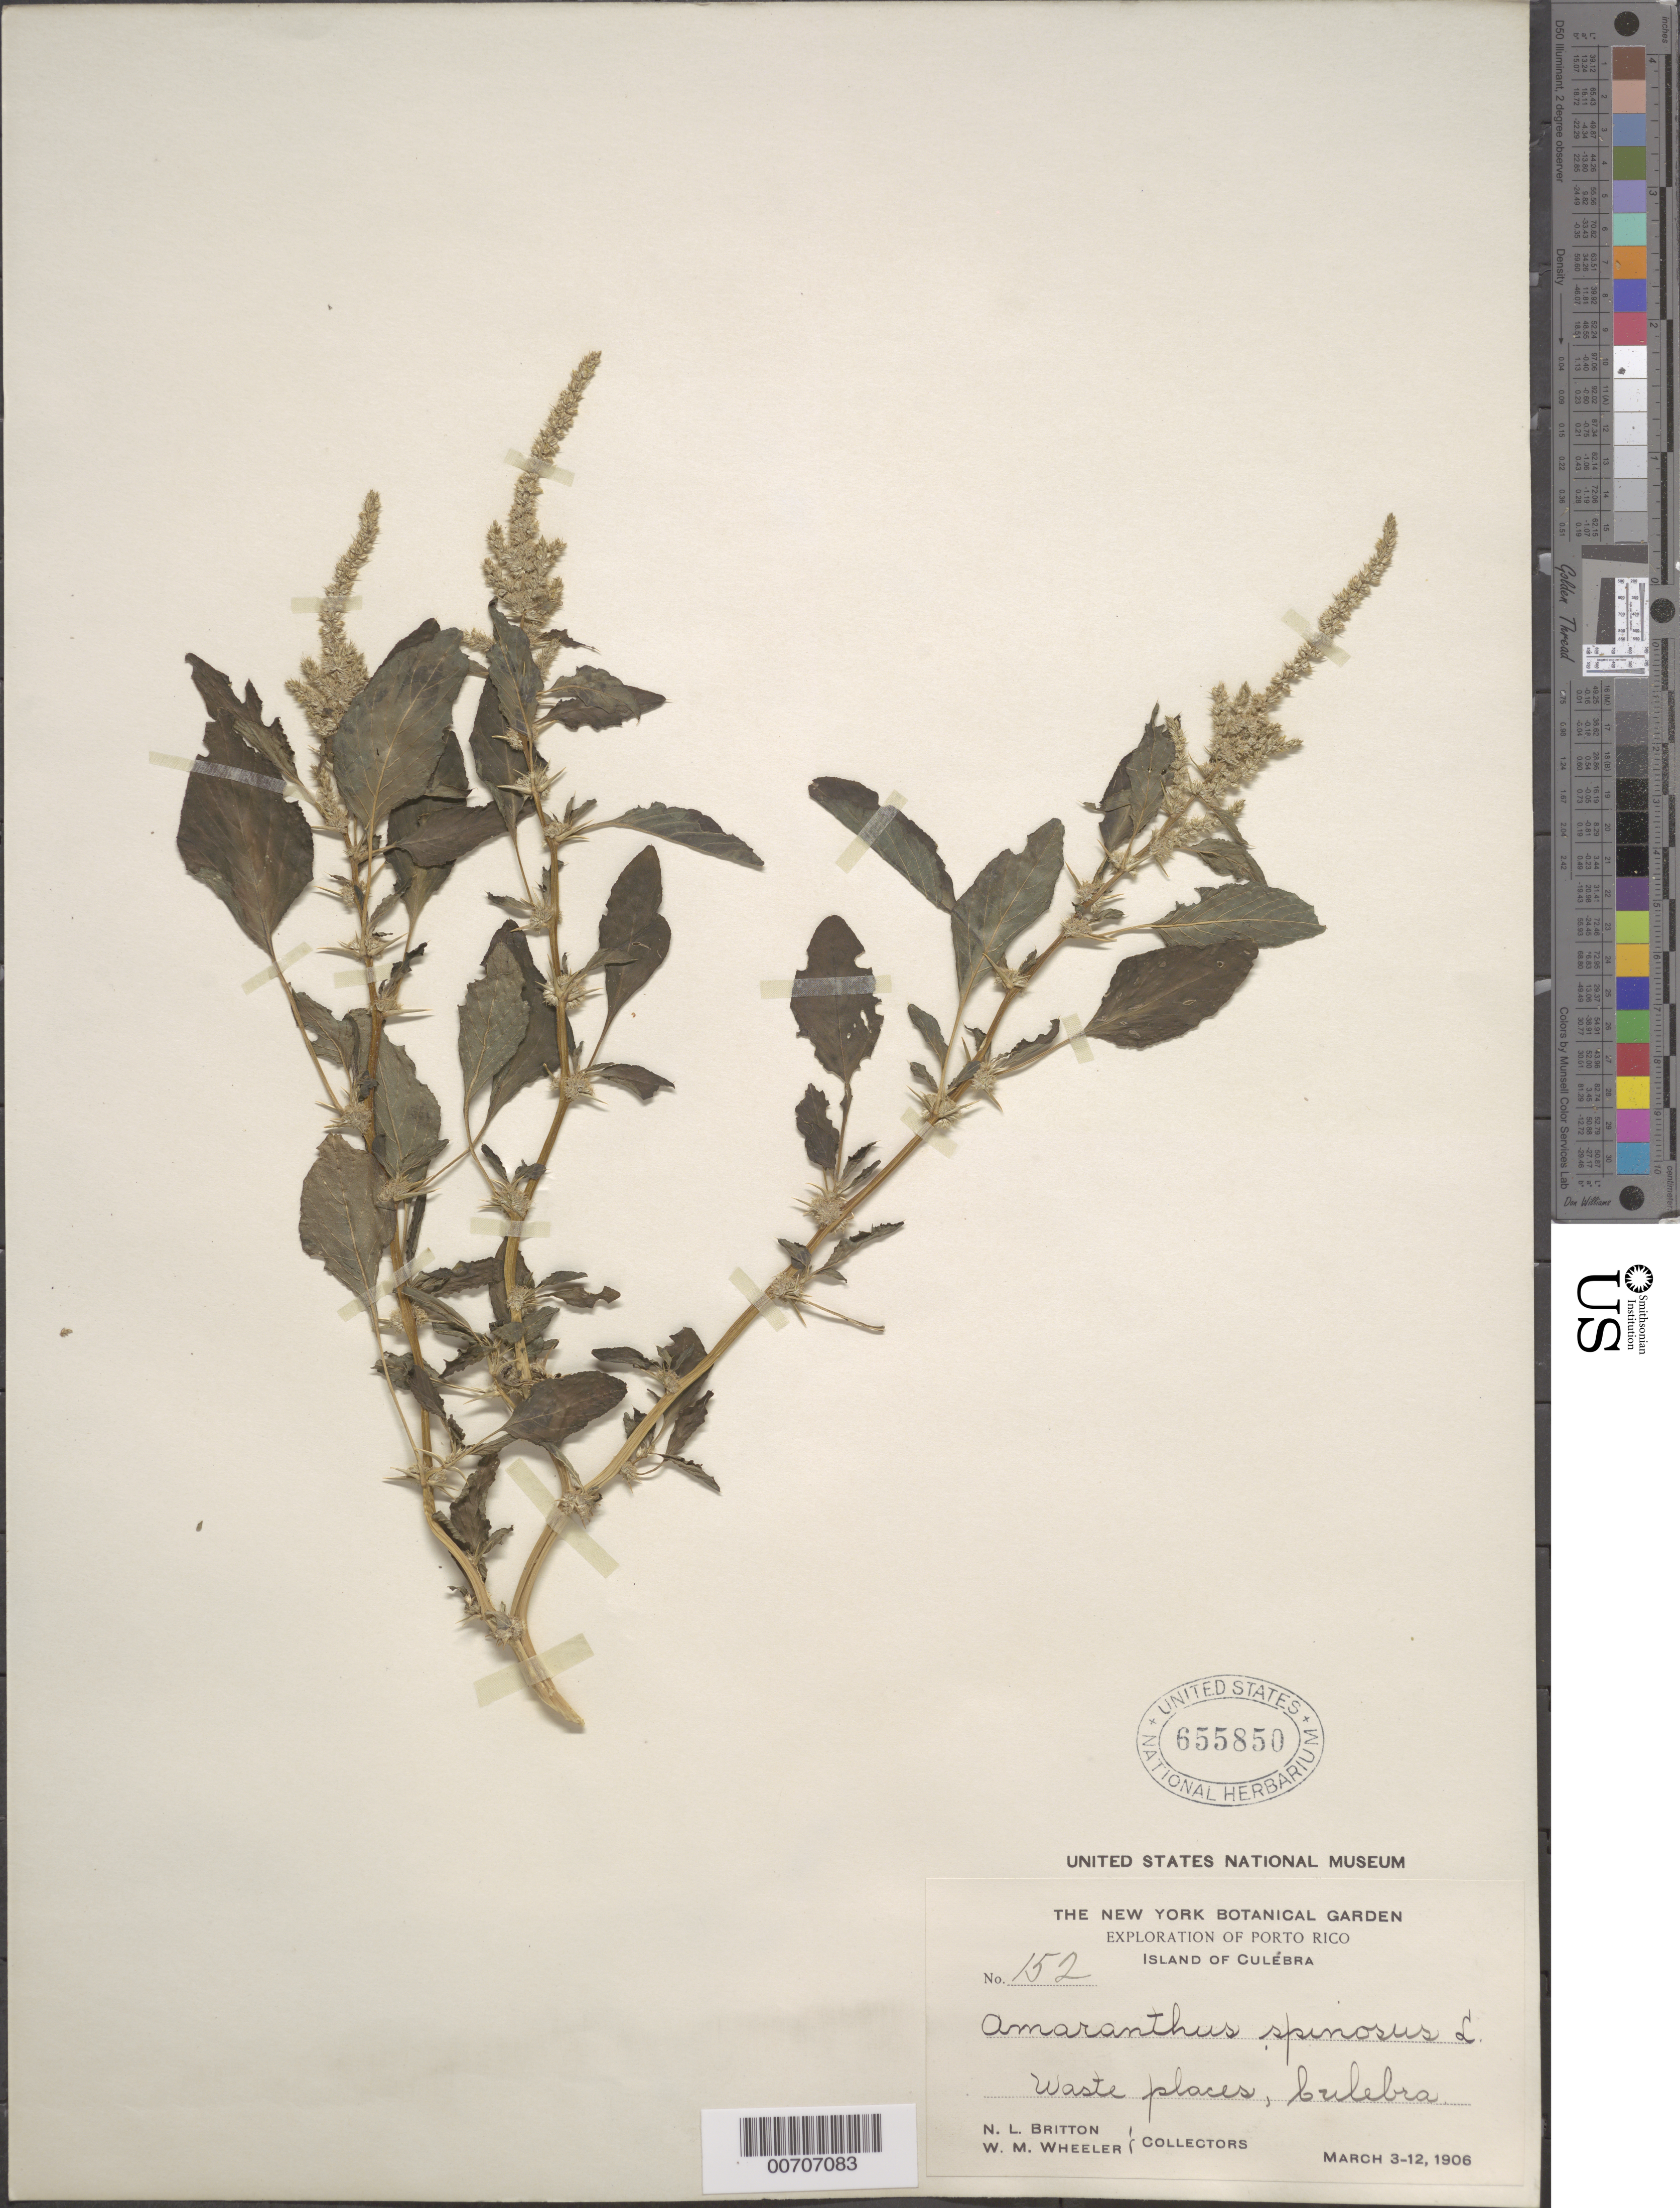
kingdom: Plantae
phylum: Tracheophyta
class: Magnoliopsida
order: Caryophyllales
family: Amaranthaceae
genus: Amaranthus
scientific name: Amaranthus spinosus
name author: L.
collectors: N. Britton & W. Wheeler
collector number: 152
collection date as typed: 03 Mar 1906 to 12 Mar 1906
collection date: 1906-03-03/1906-03-12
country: Puerto Rico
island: Culebra Island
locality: Culebra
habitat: Waste places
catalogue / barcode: US 655850